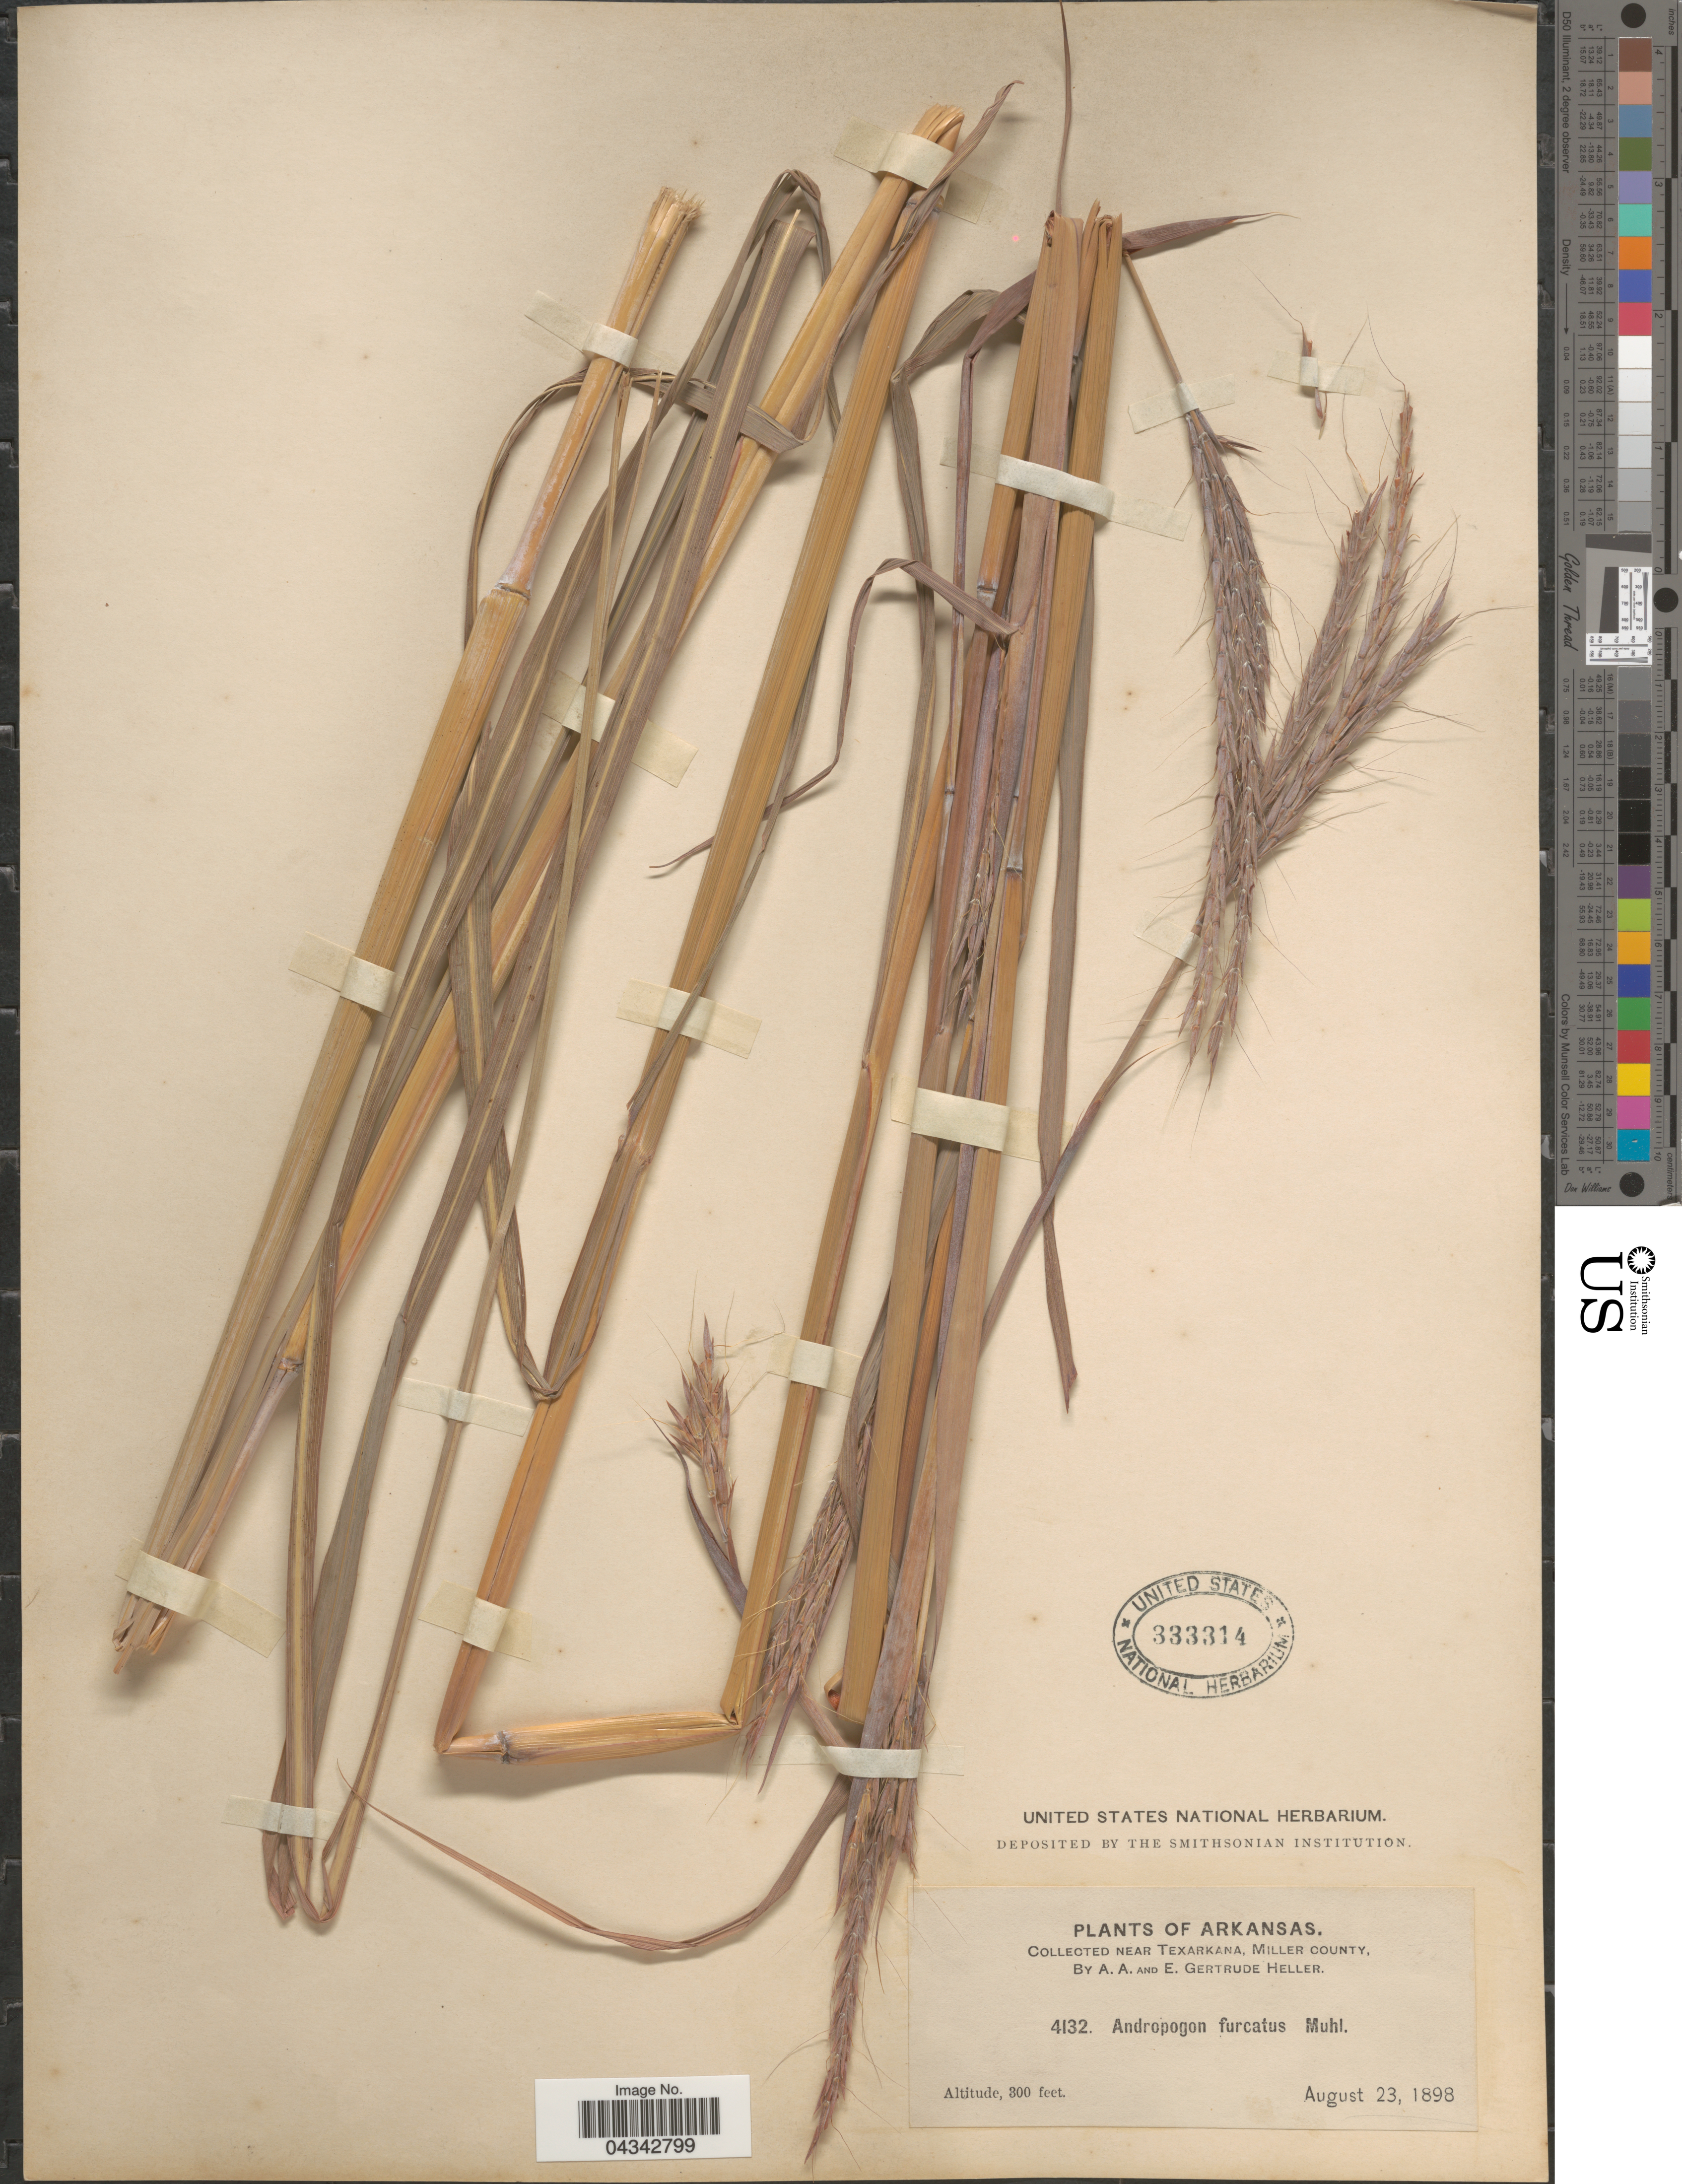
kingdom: Plantae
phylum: Tracheophyta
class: Liliopsida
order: Poales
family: Poaceae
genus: Andropogon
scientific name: Andropogon gerardii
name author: Vitman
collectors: A. A. Heller & E. G. Heller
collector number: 4132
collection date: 1898-08-23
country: United States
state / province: Arkansas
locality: Near Texarkana, Miller County.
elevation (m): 91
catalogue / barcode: US 333314